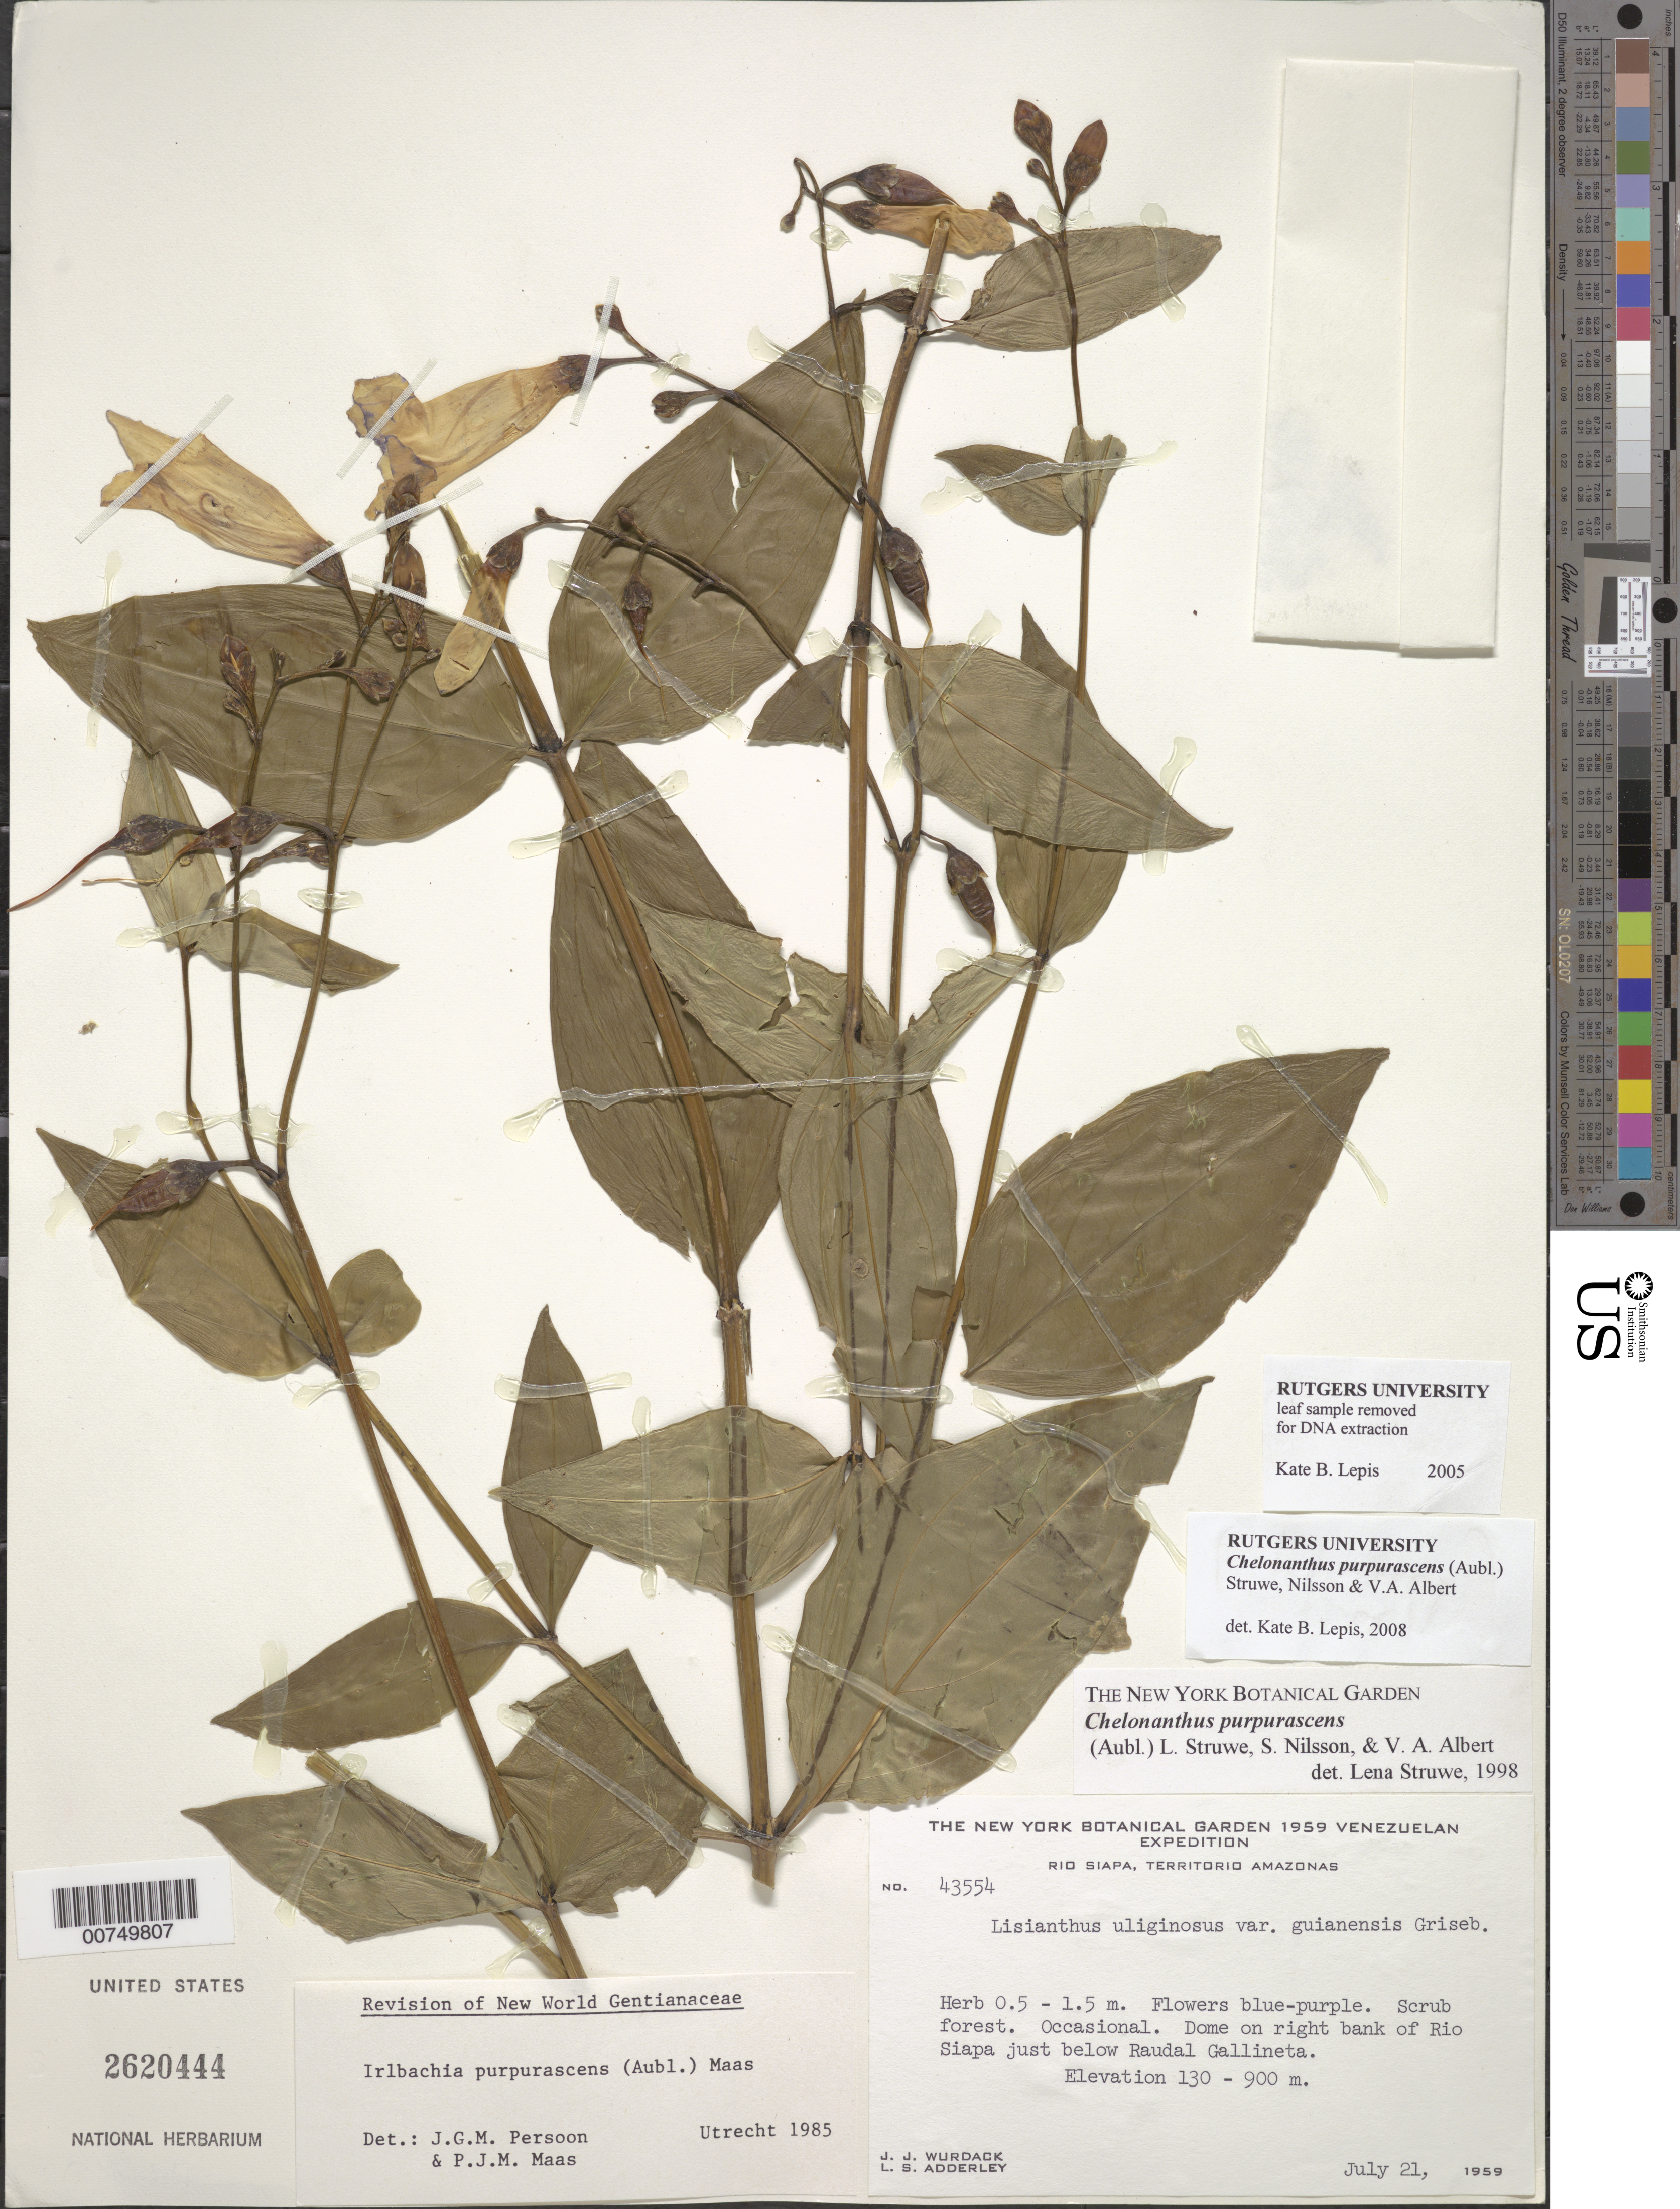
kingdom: Plantae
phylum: Tracheophyta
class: Magnoliopsida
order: Gentianales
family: Gentianaceae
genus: Chelonanthus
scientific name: Chelonanthus purpurascens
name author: (Aubl.) Struwe et al.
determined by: Struwe, L.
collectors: J. J. Wurdack & L. S. Adderley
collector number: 43554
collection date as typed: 21-Jul-59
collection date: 1959-07-21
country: Venezuela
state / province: Amazonas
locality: Río Siapa, just below Raudal Gallineta (about 110 river km from mouth)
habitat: Scrub forest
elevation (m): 130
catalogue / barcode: US 2620444